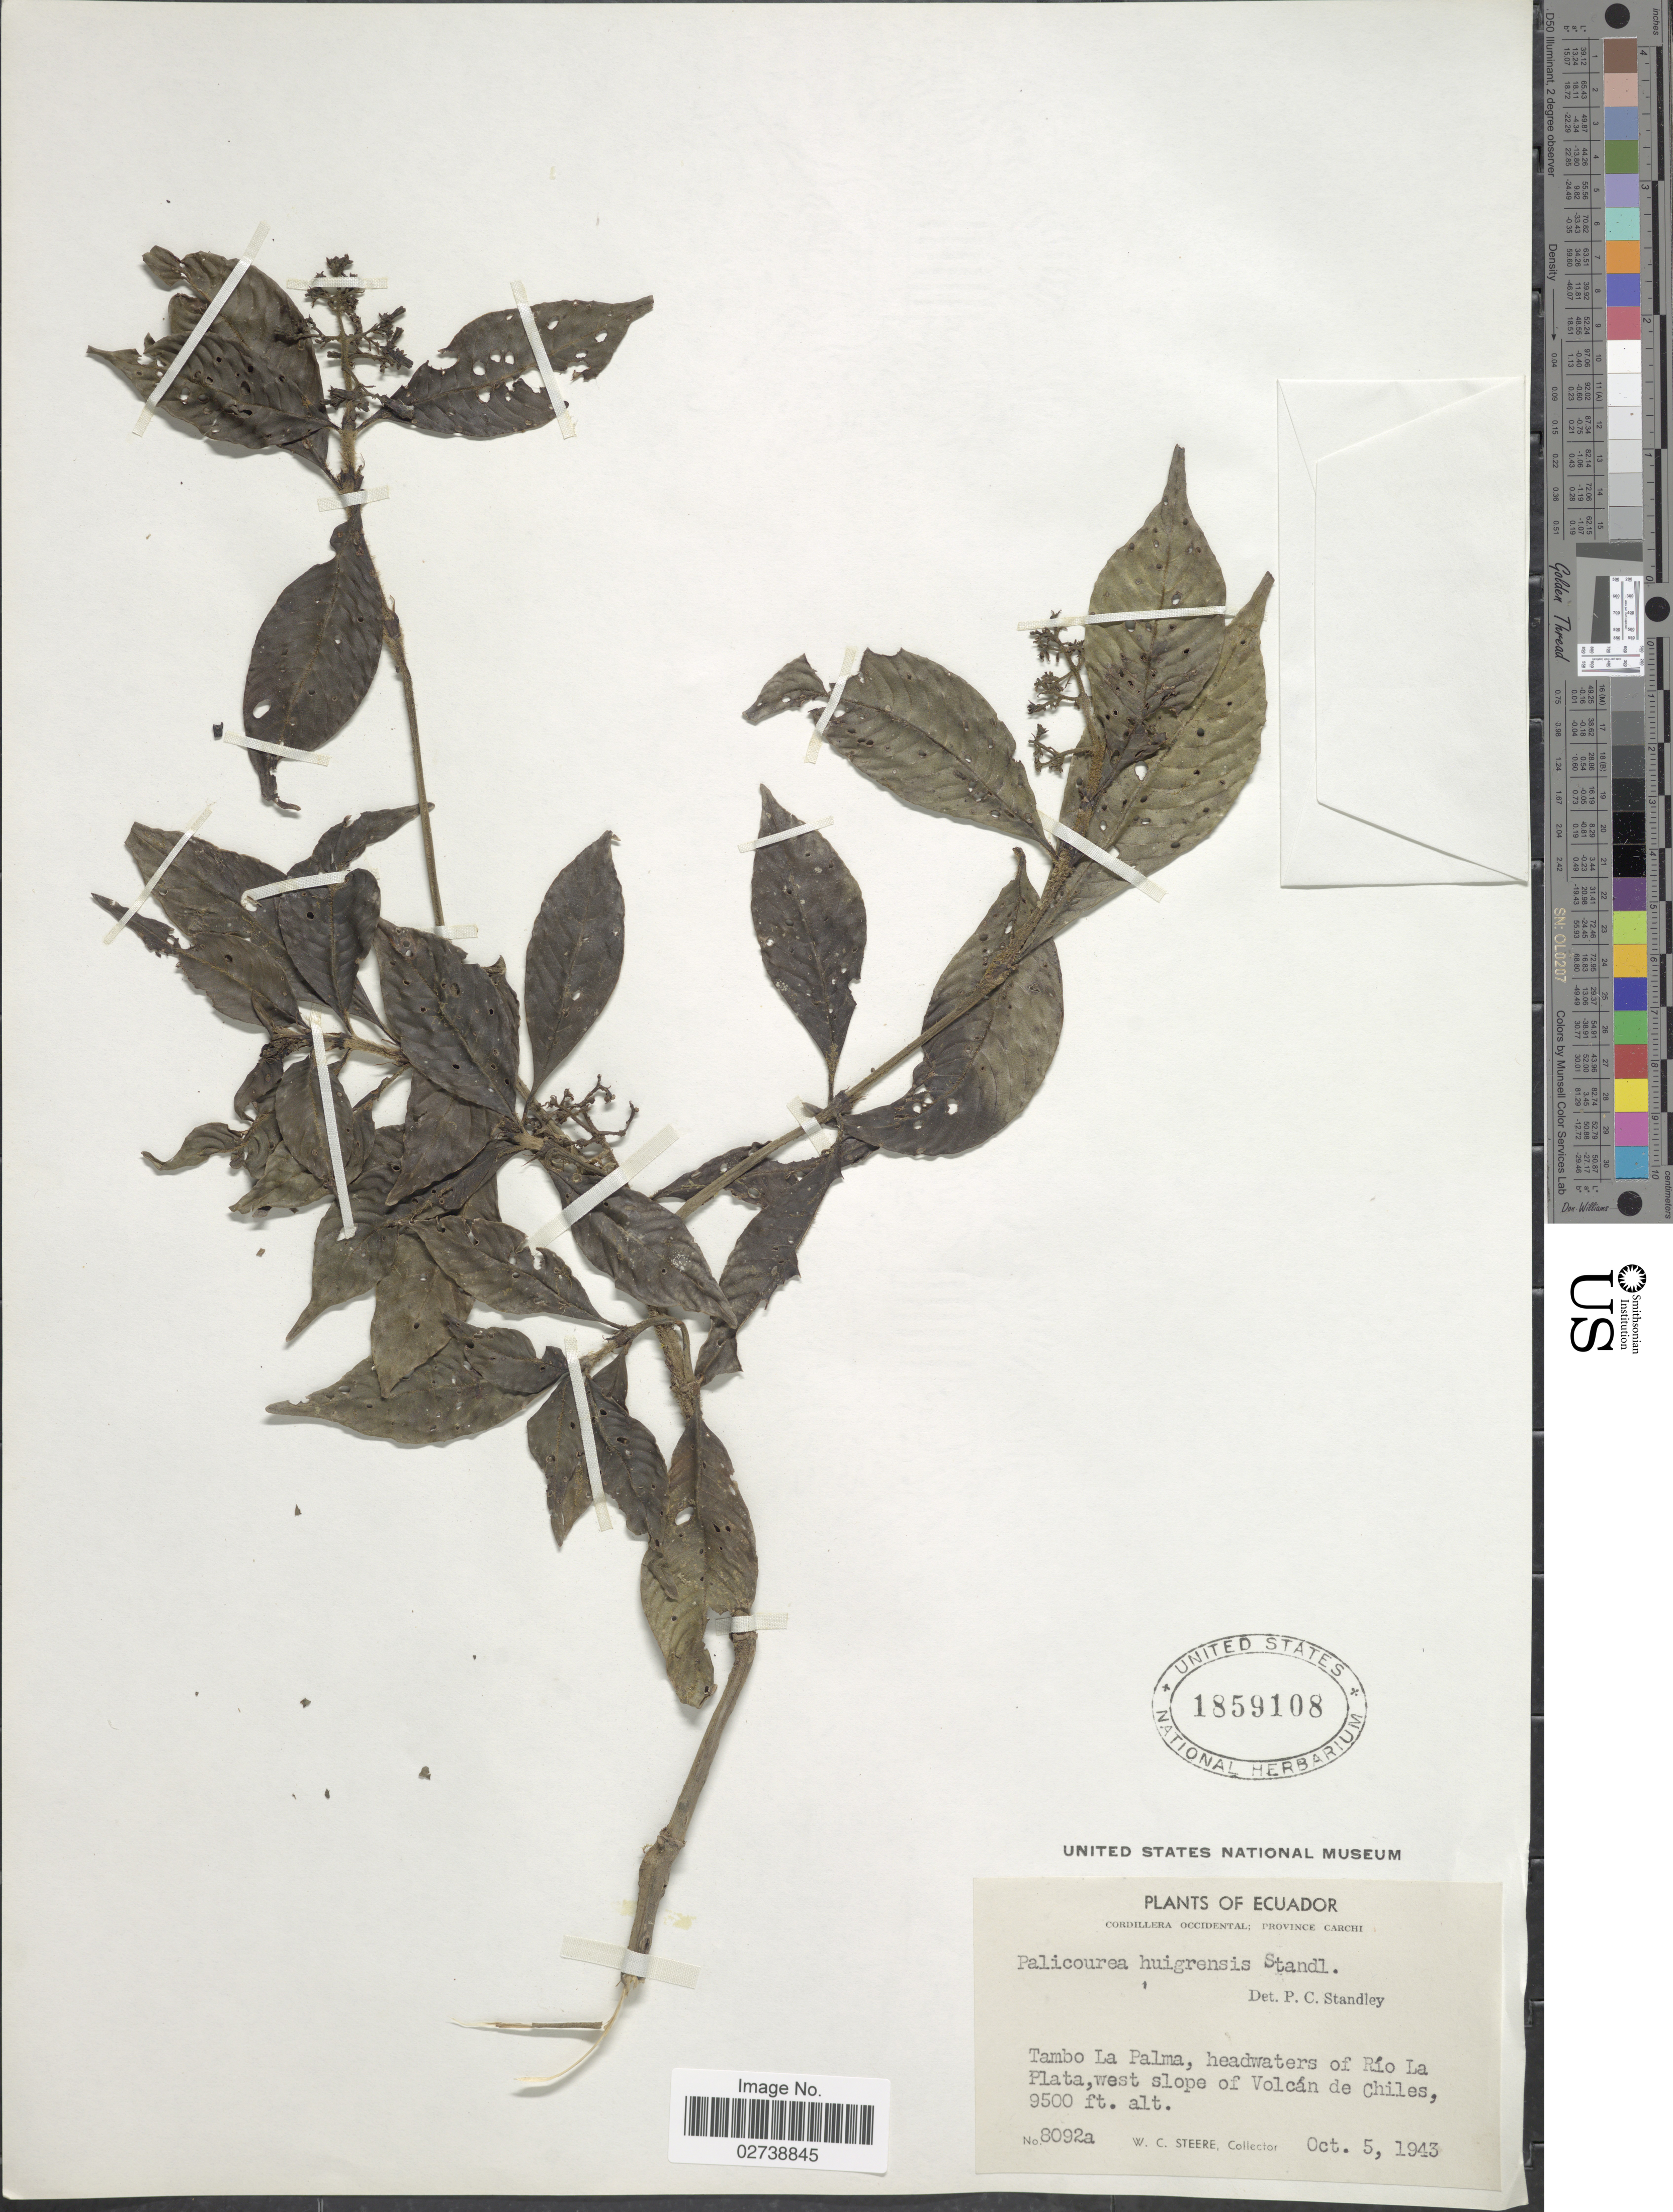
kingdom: Plantae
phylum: Tracheophyta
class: Magnoliopsida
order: Gentianales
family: Rubiaceae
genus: Palicourea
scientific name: Palicourea amethystina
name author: (Ruiz & Pav.) DC.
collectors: W. C. Steere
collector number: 8092a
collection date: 1943-10-05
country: Ecuador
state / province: Carchi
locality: Cordillera Occidental, Tambo La Palma, headwaters of Río La Plata, west slope of Volcán de Chiles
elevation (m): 2896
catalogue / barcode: US 1859108